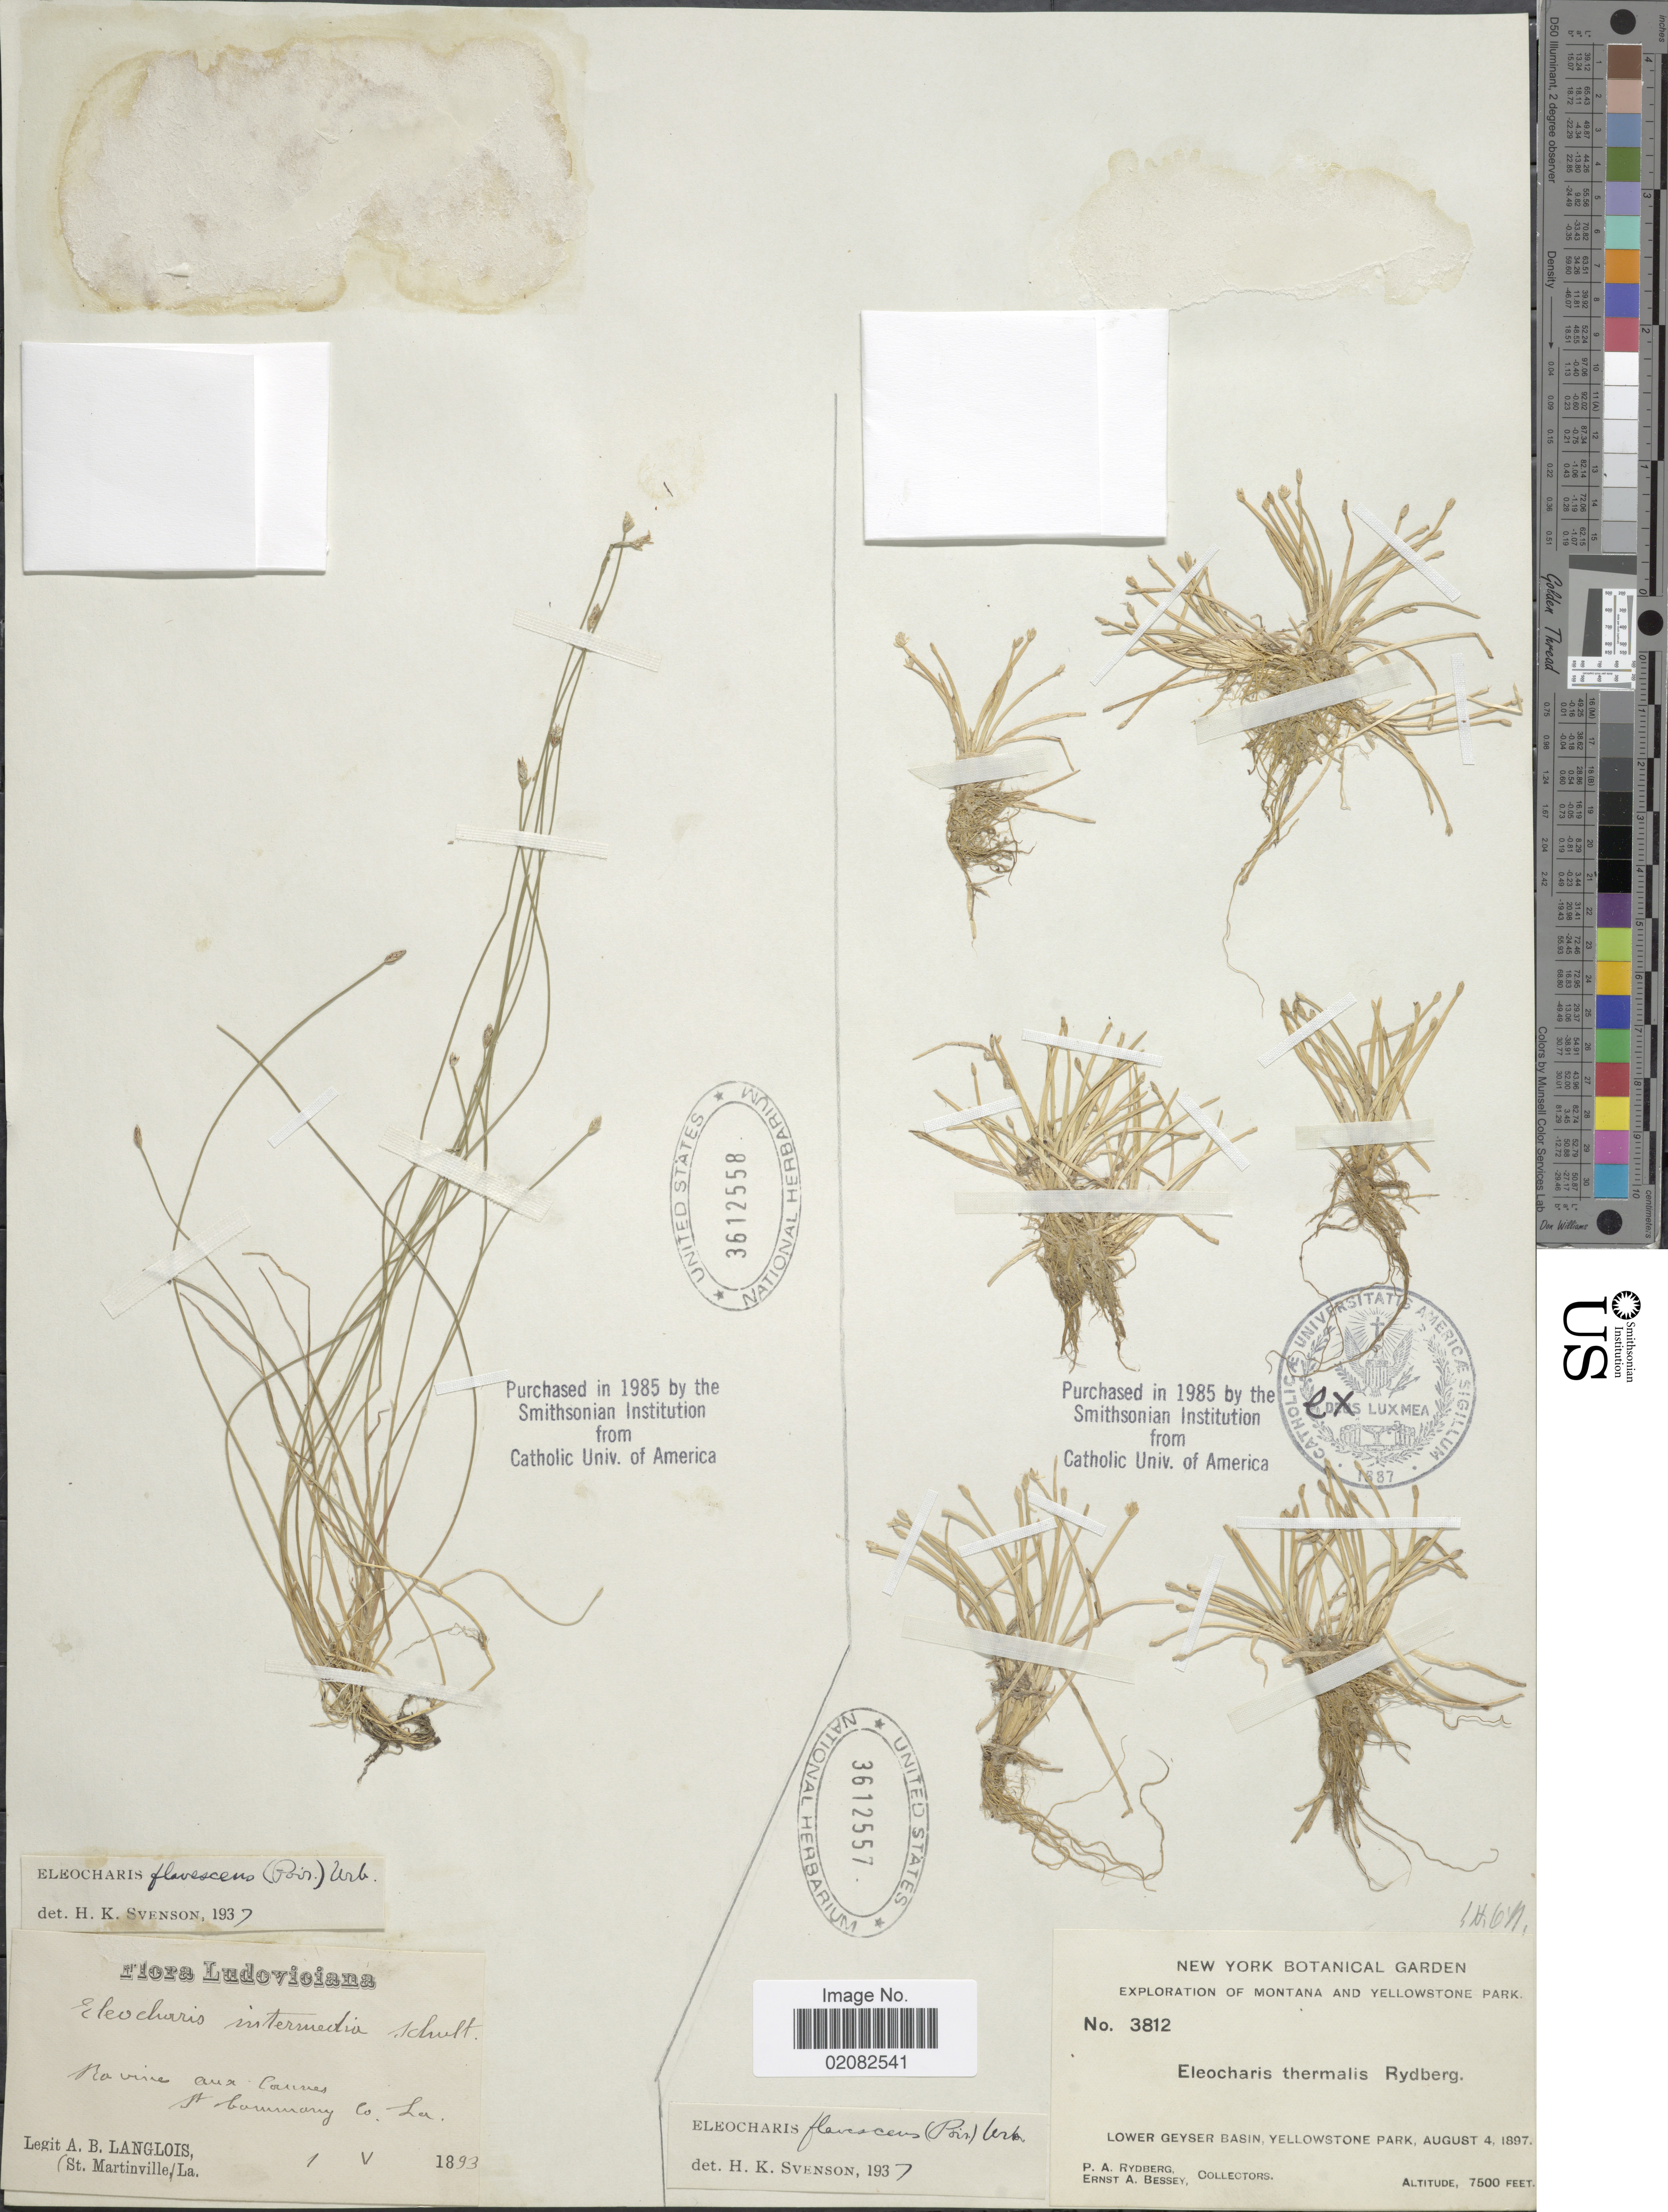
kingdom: Plantae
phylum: Tracheophyta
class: Liliopsida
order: Poales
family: Cyperaceae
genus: Eleocharis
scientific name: Eleocharis flavescens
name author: (Poir.) Urb.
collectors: P. A. Rydberg & E. A. Bessey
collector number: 3812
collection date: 1897-08-04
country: United States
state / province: Montana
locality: Yellowstone Park, Lower Geyser Basin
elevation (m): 2286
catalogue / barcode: US 3612557-2